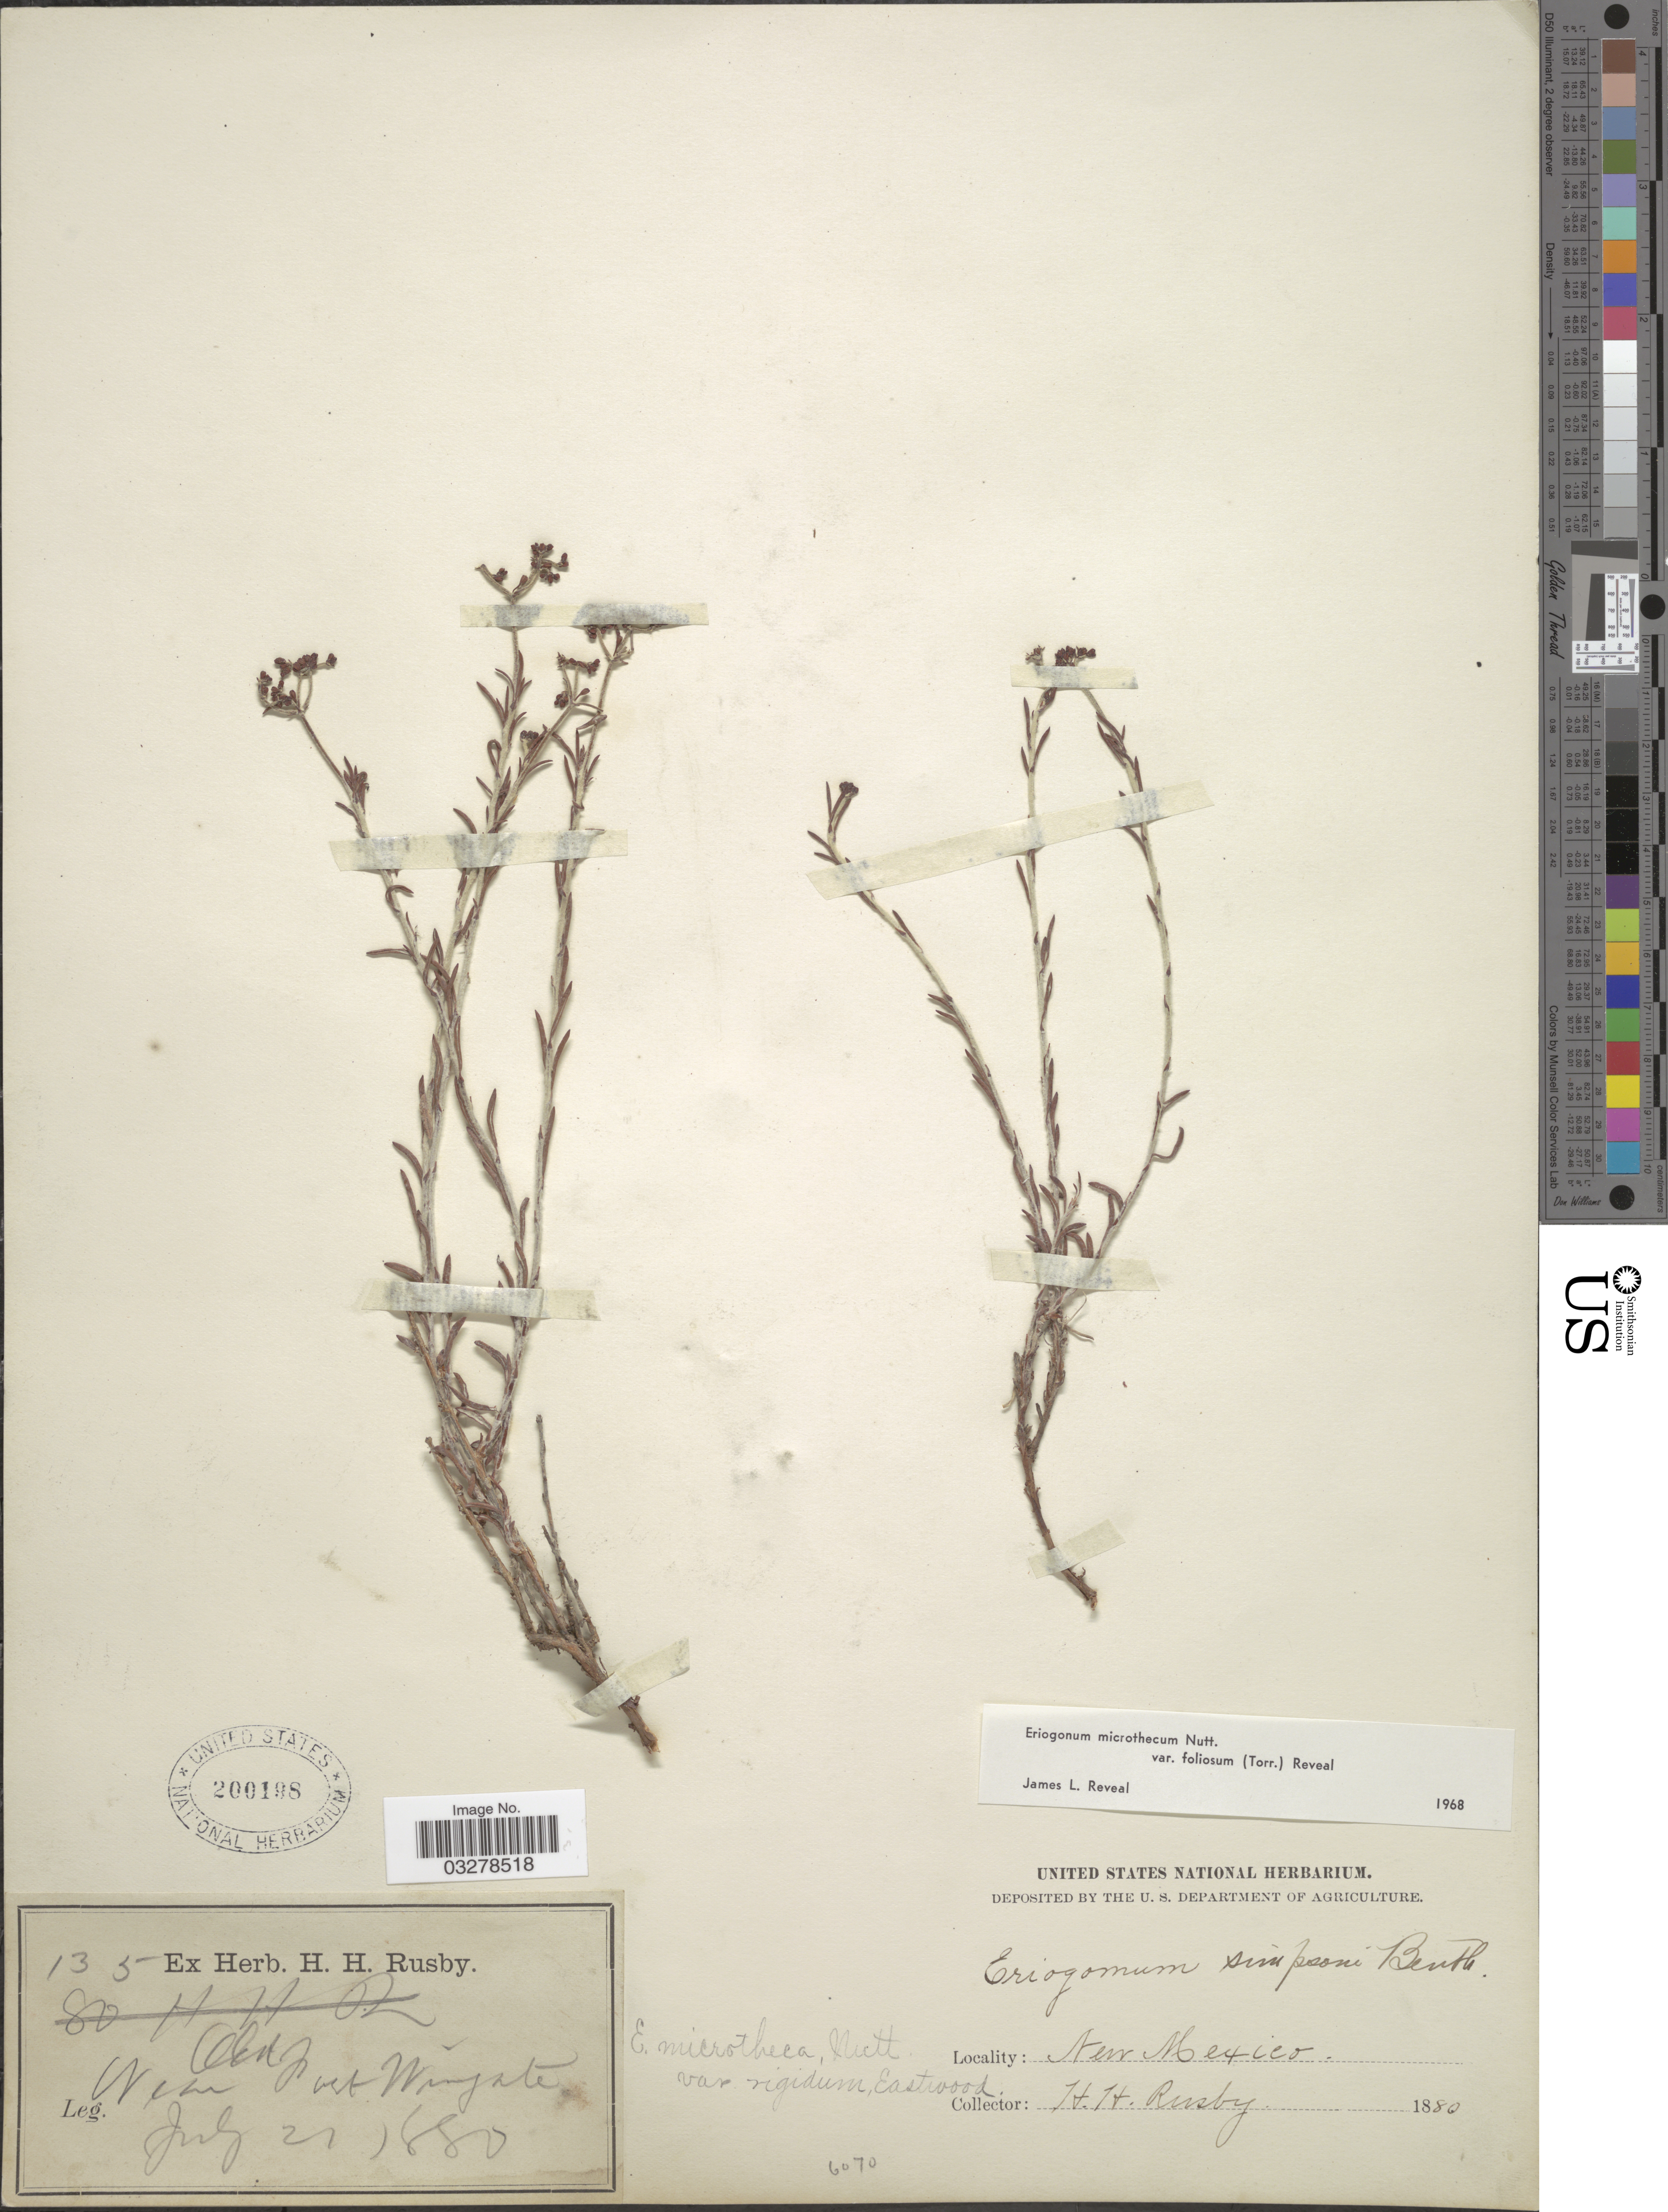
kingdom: Plantae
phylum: Tracheophyta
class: Magnoliopsida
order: Caryophyllales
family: Polygonaceae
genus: Eriogonum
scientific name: Eriogonum microtheca var. foliosum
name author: (Torr. & A. Gray) Reveal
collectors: H. H. Rusby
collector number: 135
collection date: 1880-07-21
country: United States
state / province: New Mexico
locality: Near Fort Wingate.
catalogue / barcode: US 200198